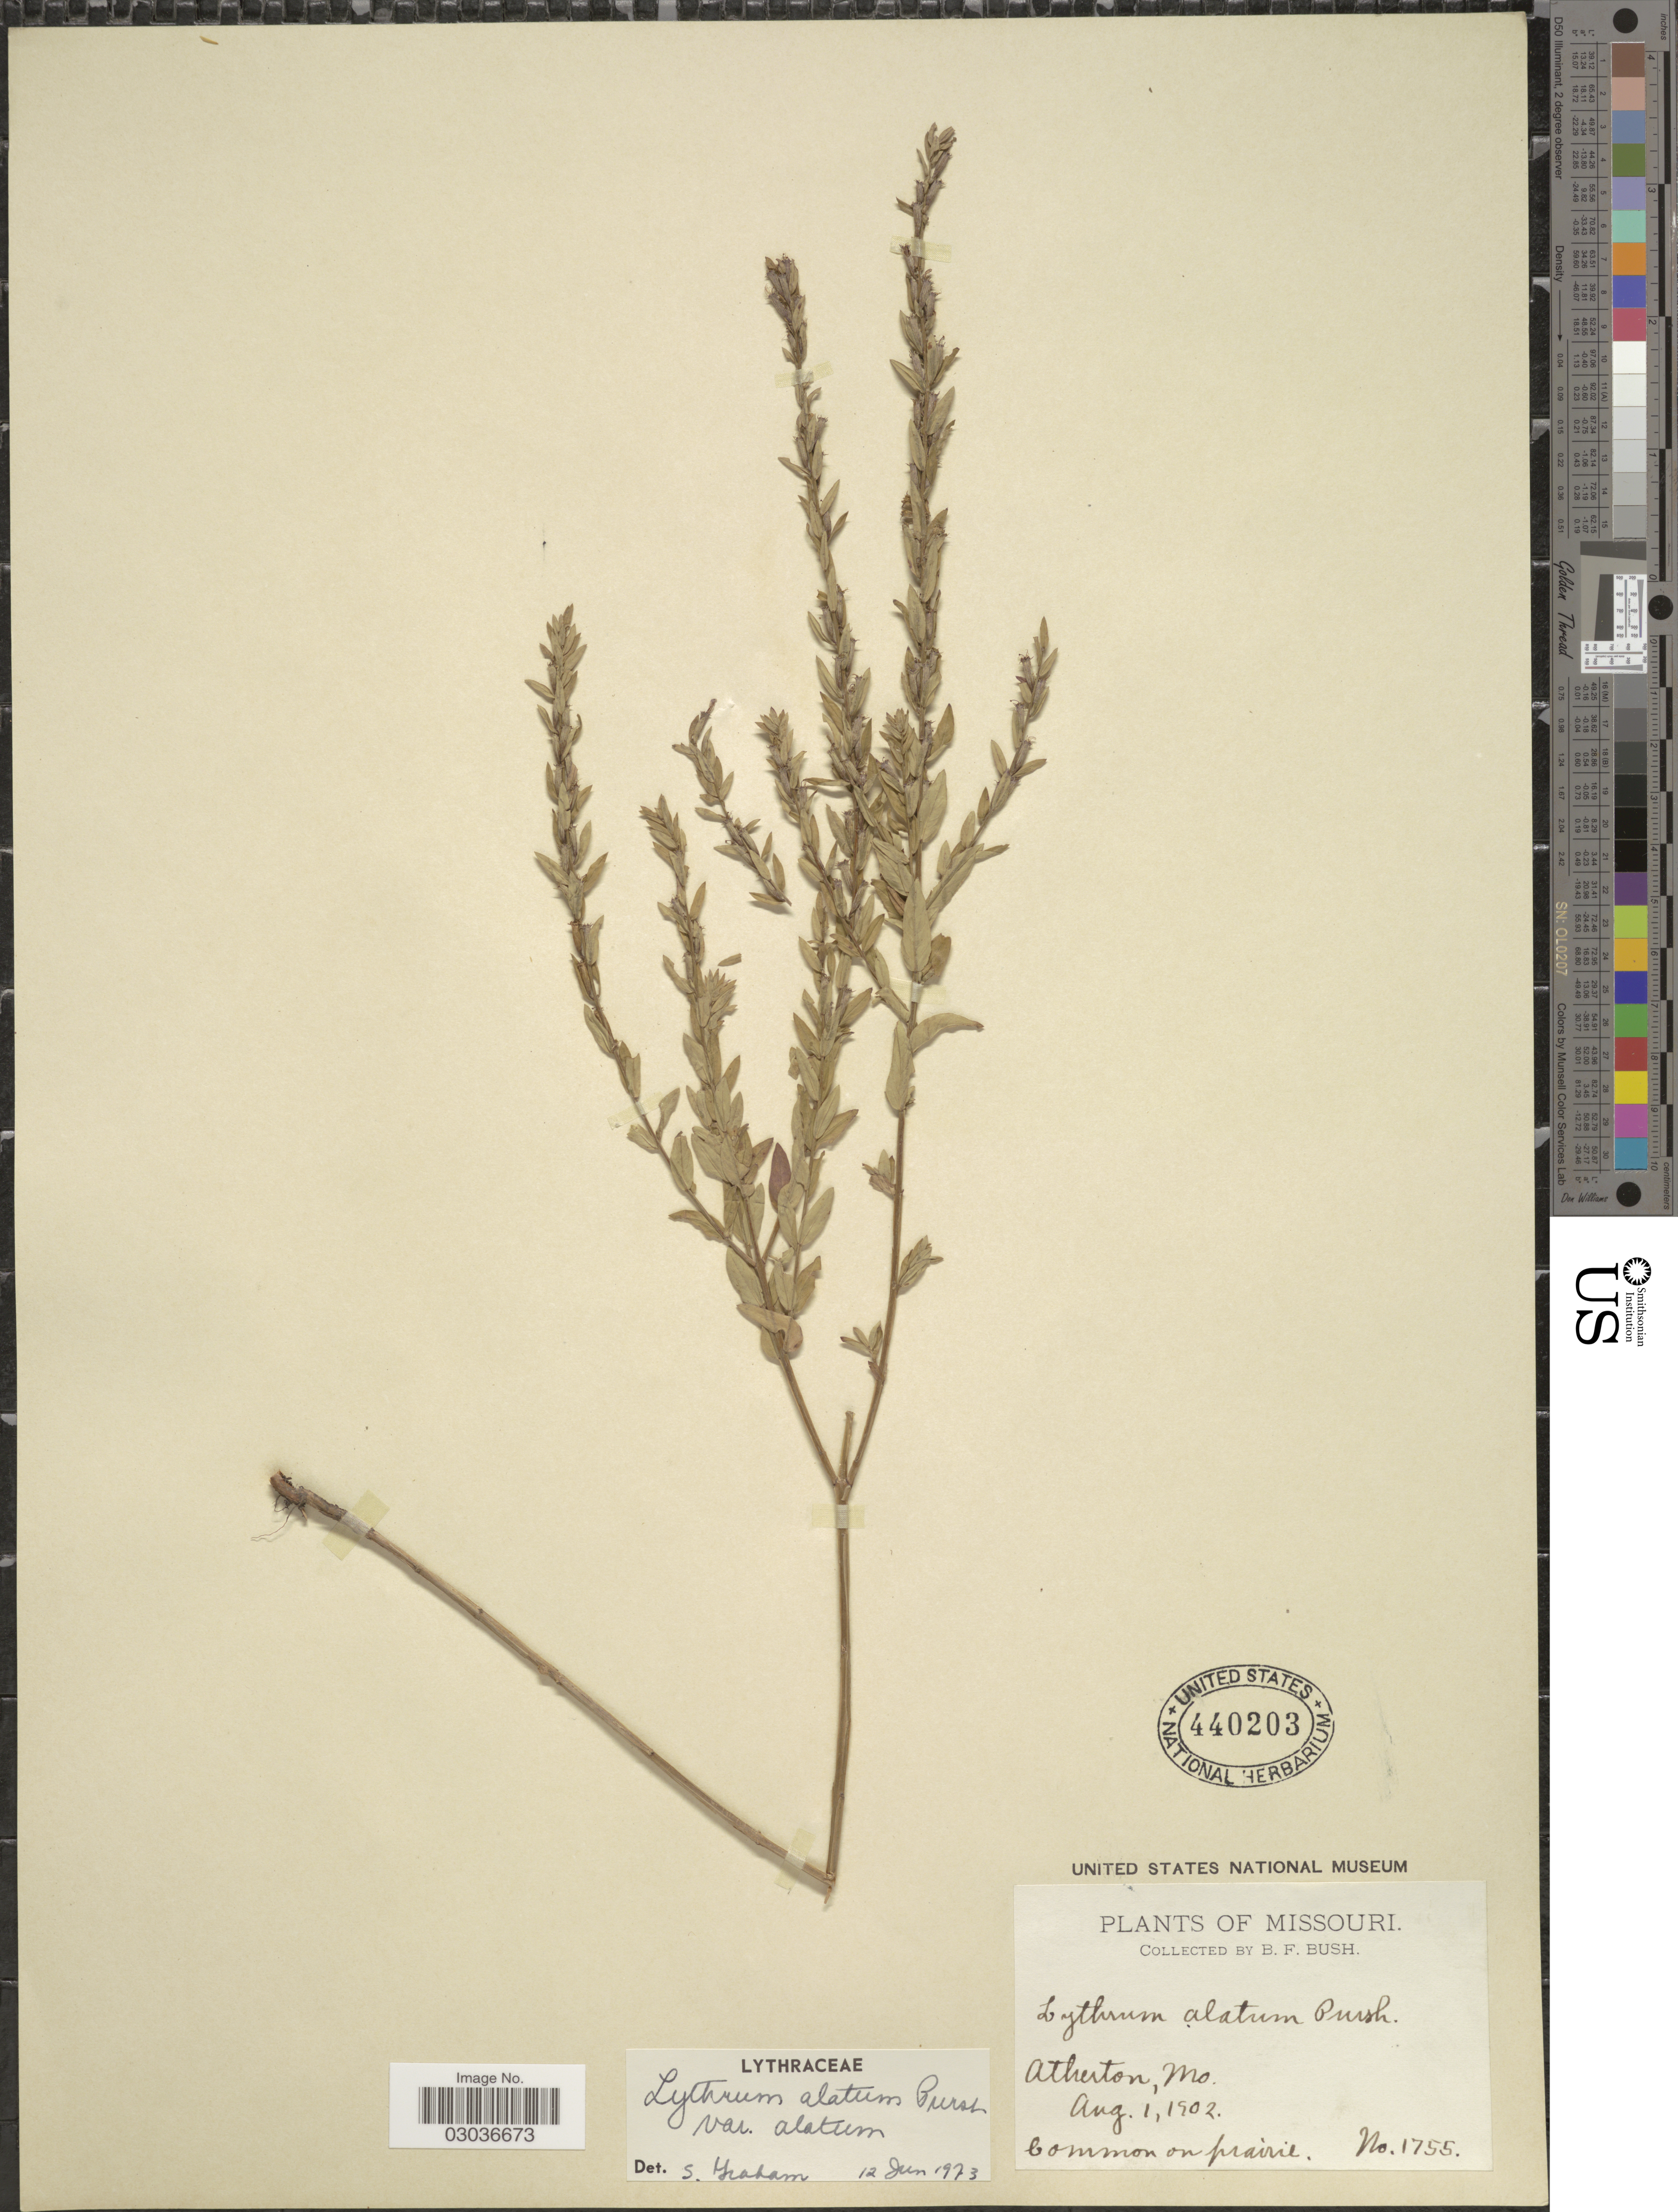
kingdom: Plantae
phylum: Tracheophyta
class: Magnoliopsida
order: Myrtales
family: Lythraceae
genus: Lythrum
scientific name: Lythrum alatum var. alatum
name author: Pursh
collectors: B. F. Bush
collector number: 1755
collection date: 1902-08-01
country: United States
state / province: Missouri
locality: Atherton.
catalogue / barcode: US 440203